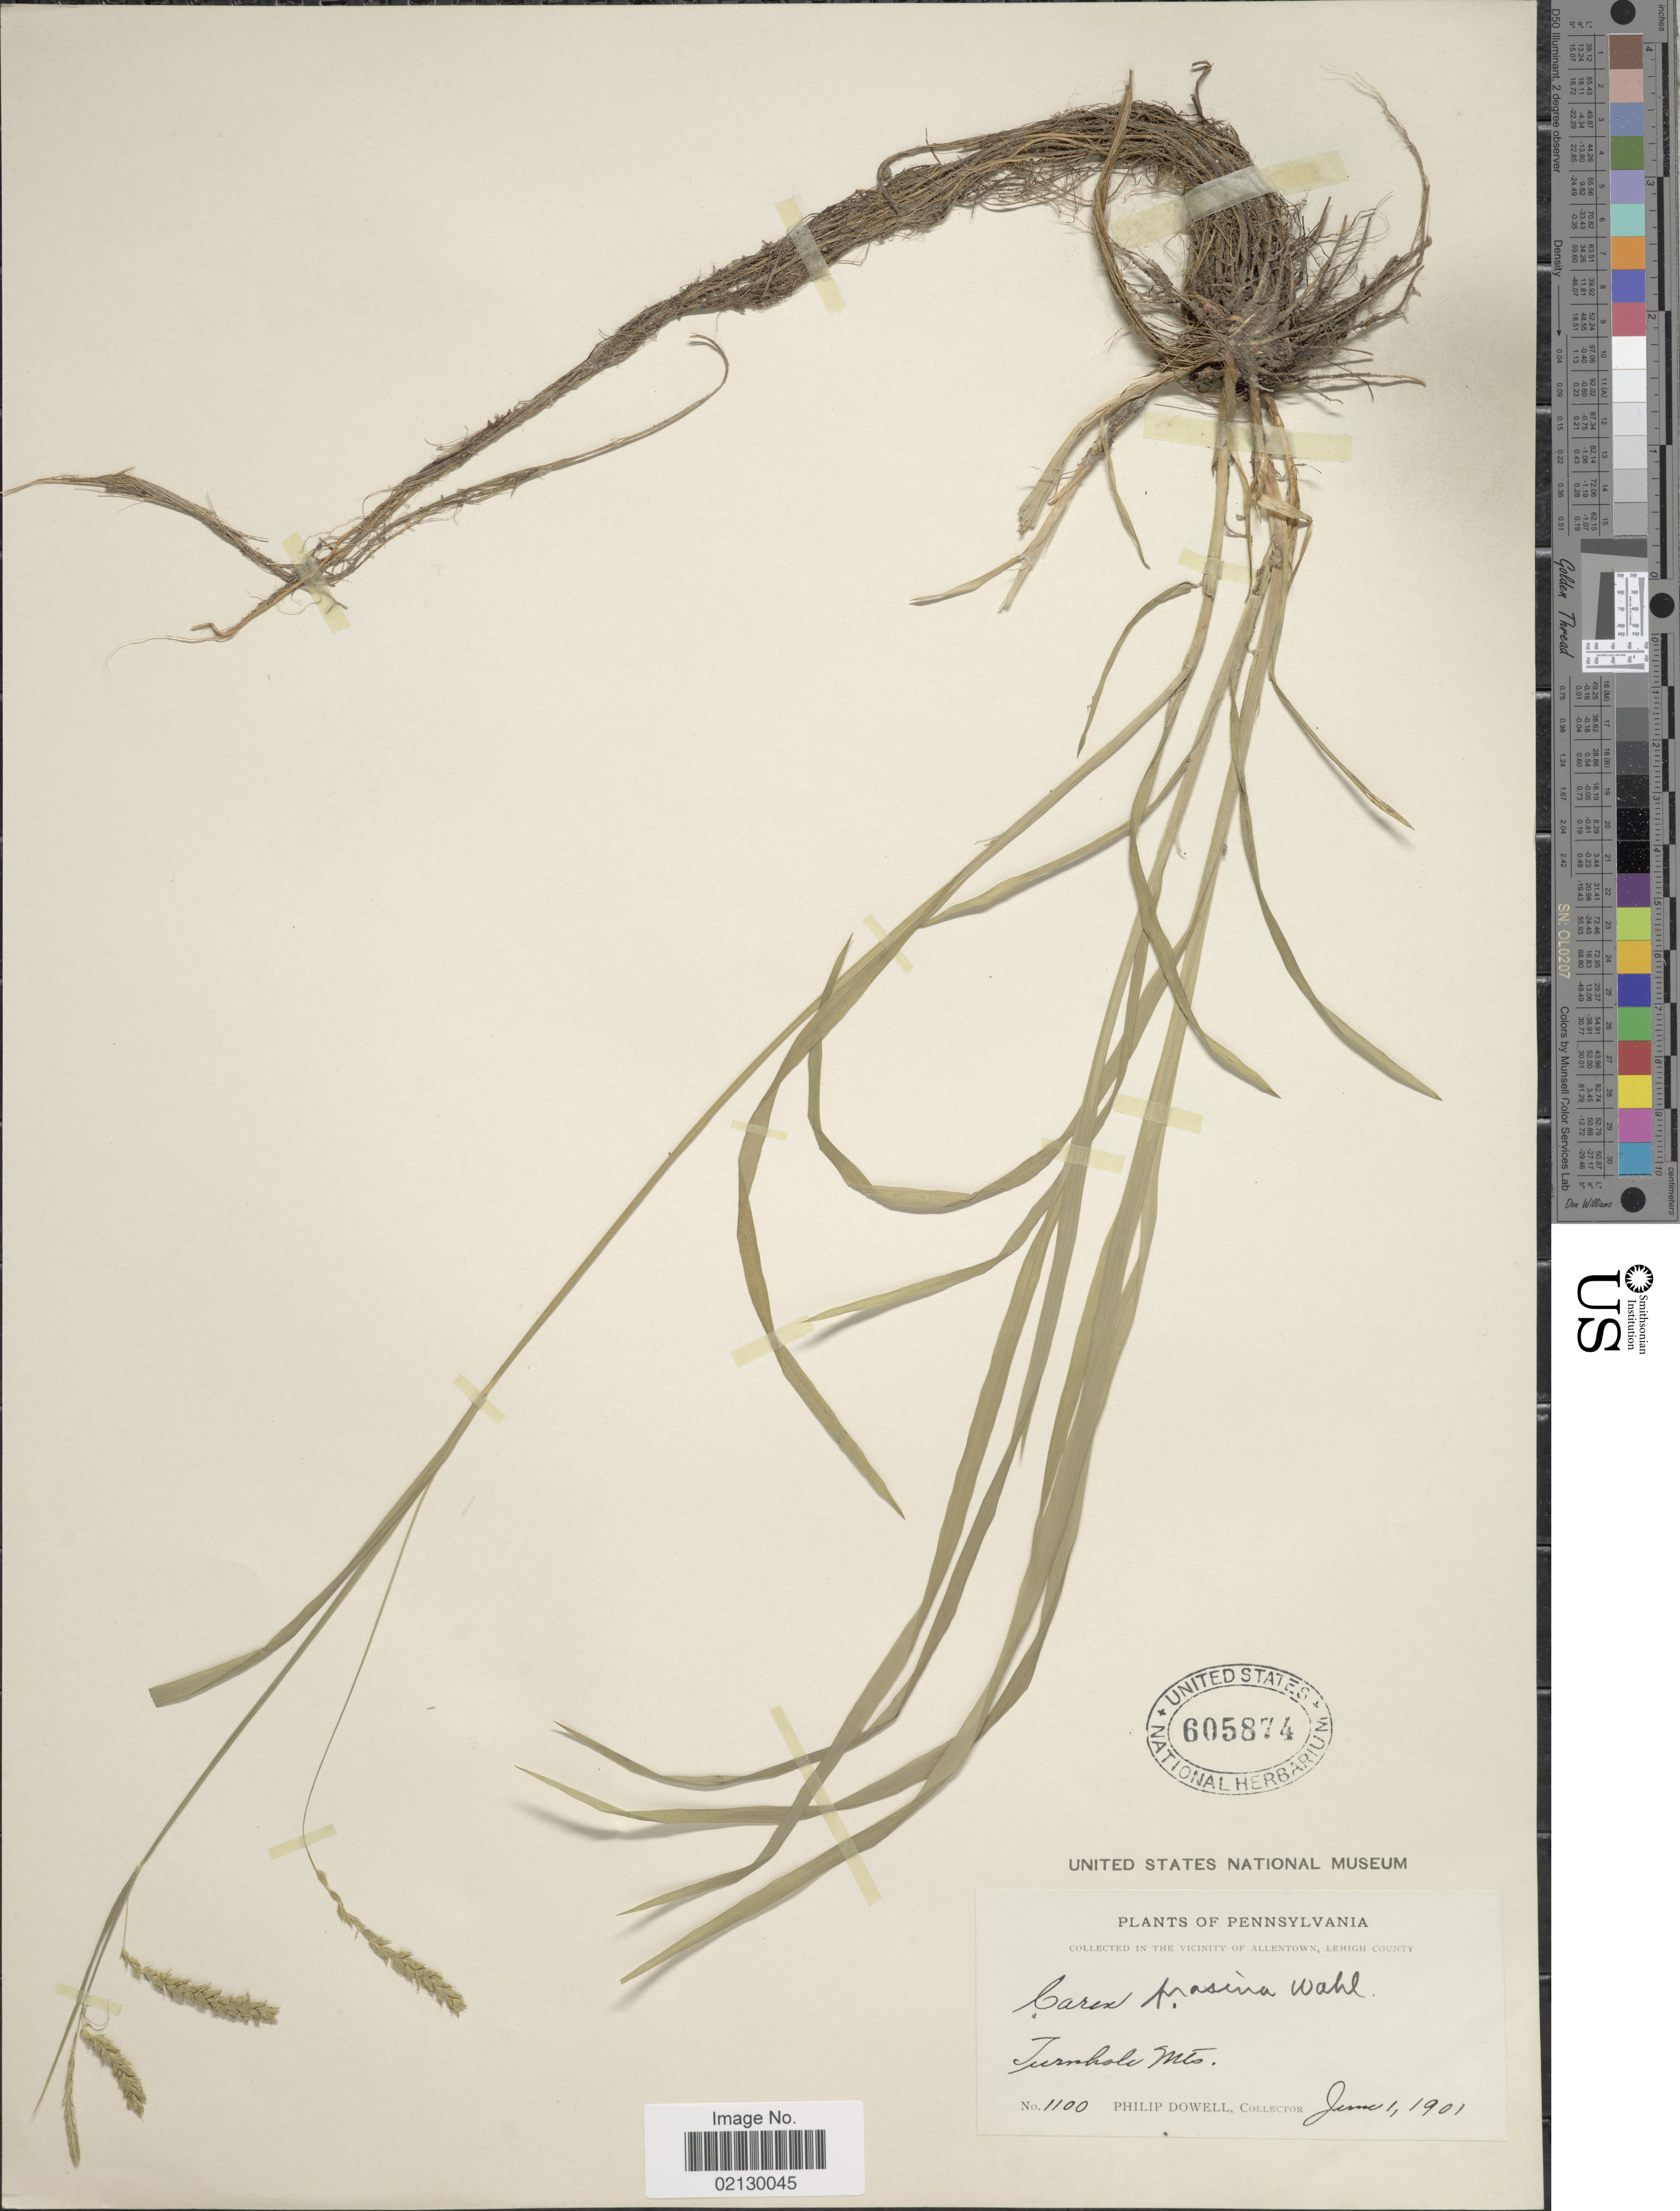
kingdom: Plantae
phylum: Tracheophyta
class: Liliopsida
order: Poales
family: Cyperaceae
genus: Carex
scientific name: Carex prasina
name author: Wahlenb.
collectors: P. Dowell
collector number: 1100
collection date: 1901-06-01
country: United States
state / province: Pennsylvania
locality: Turnhole Mts. In the Vicinity of Allentown, Lehigh County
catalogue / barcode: US 605874